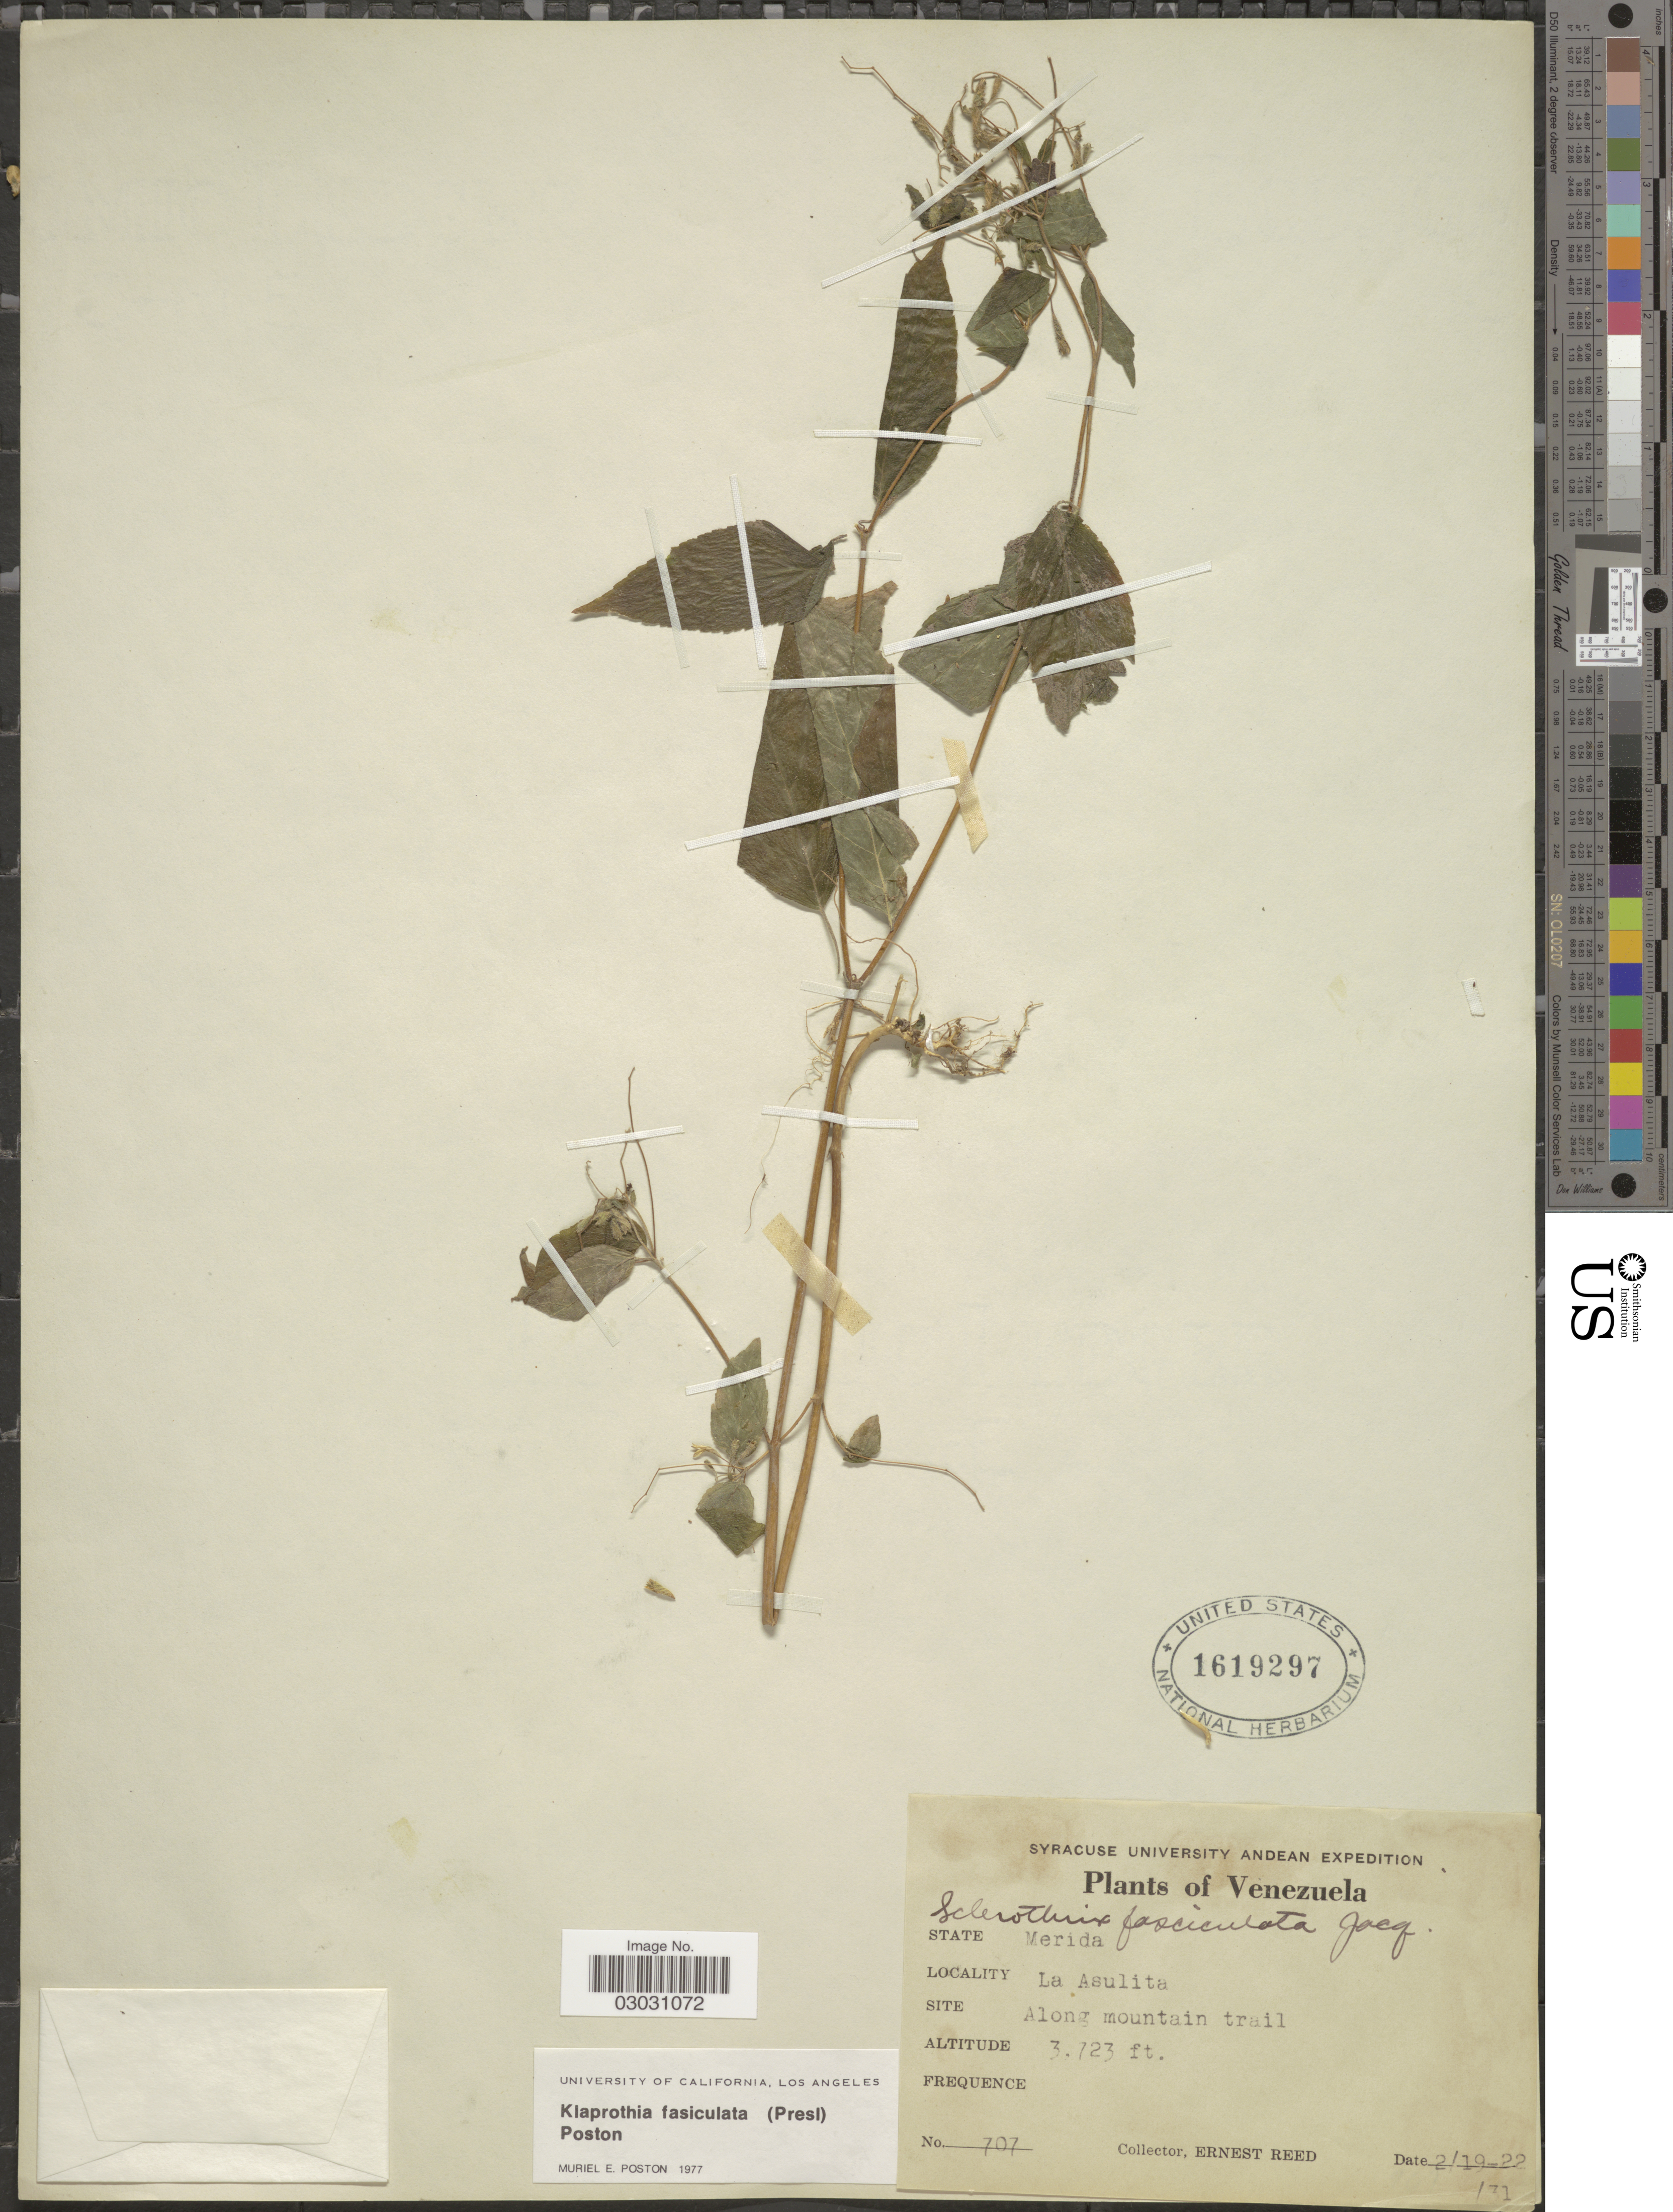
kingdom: Plantae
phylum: Tracheophyta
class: Magnoliopsida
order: Cornales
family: Loasaceae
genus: Klaprothia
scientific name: Klaprothia fasciculata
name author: (C. Presl) Poston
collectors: E. Reed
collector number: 707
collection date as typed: Transcribed d/m/y: 19/2/22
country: Venezuela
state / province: Mérida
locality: La Asulita, Along mountain trail.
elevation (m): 1135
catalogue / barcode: US 1619297